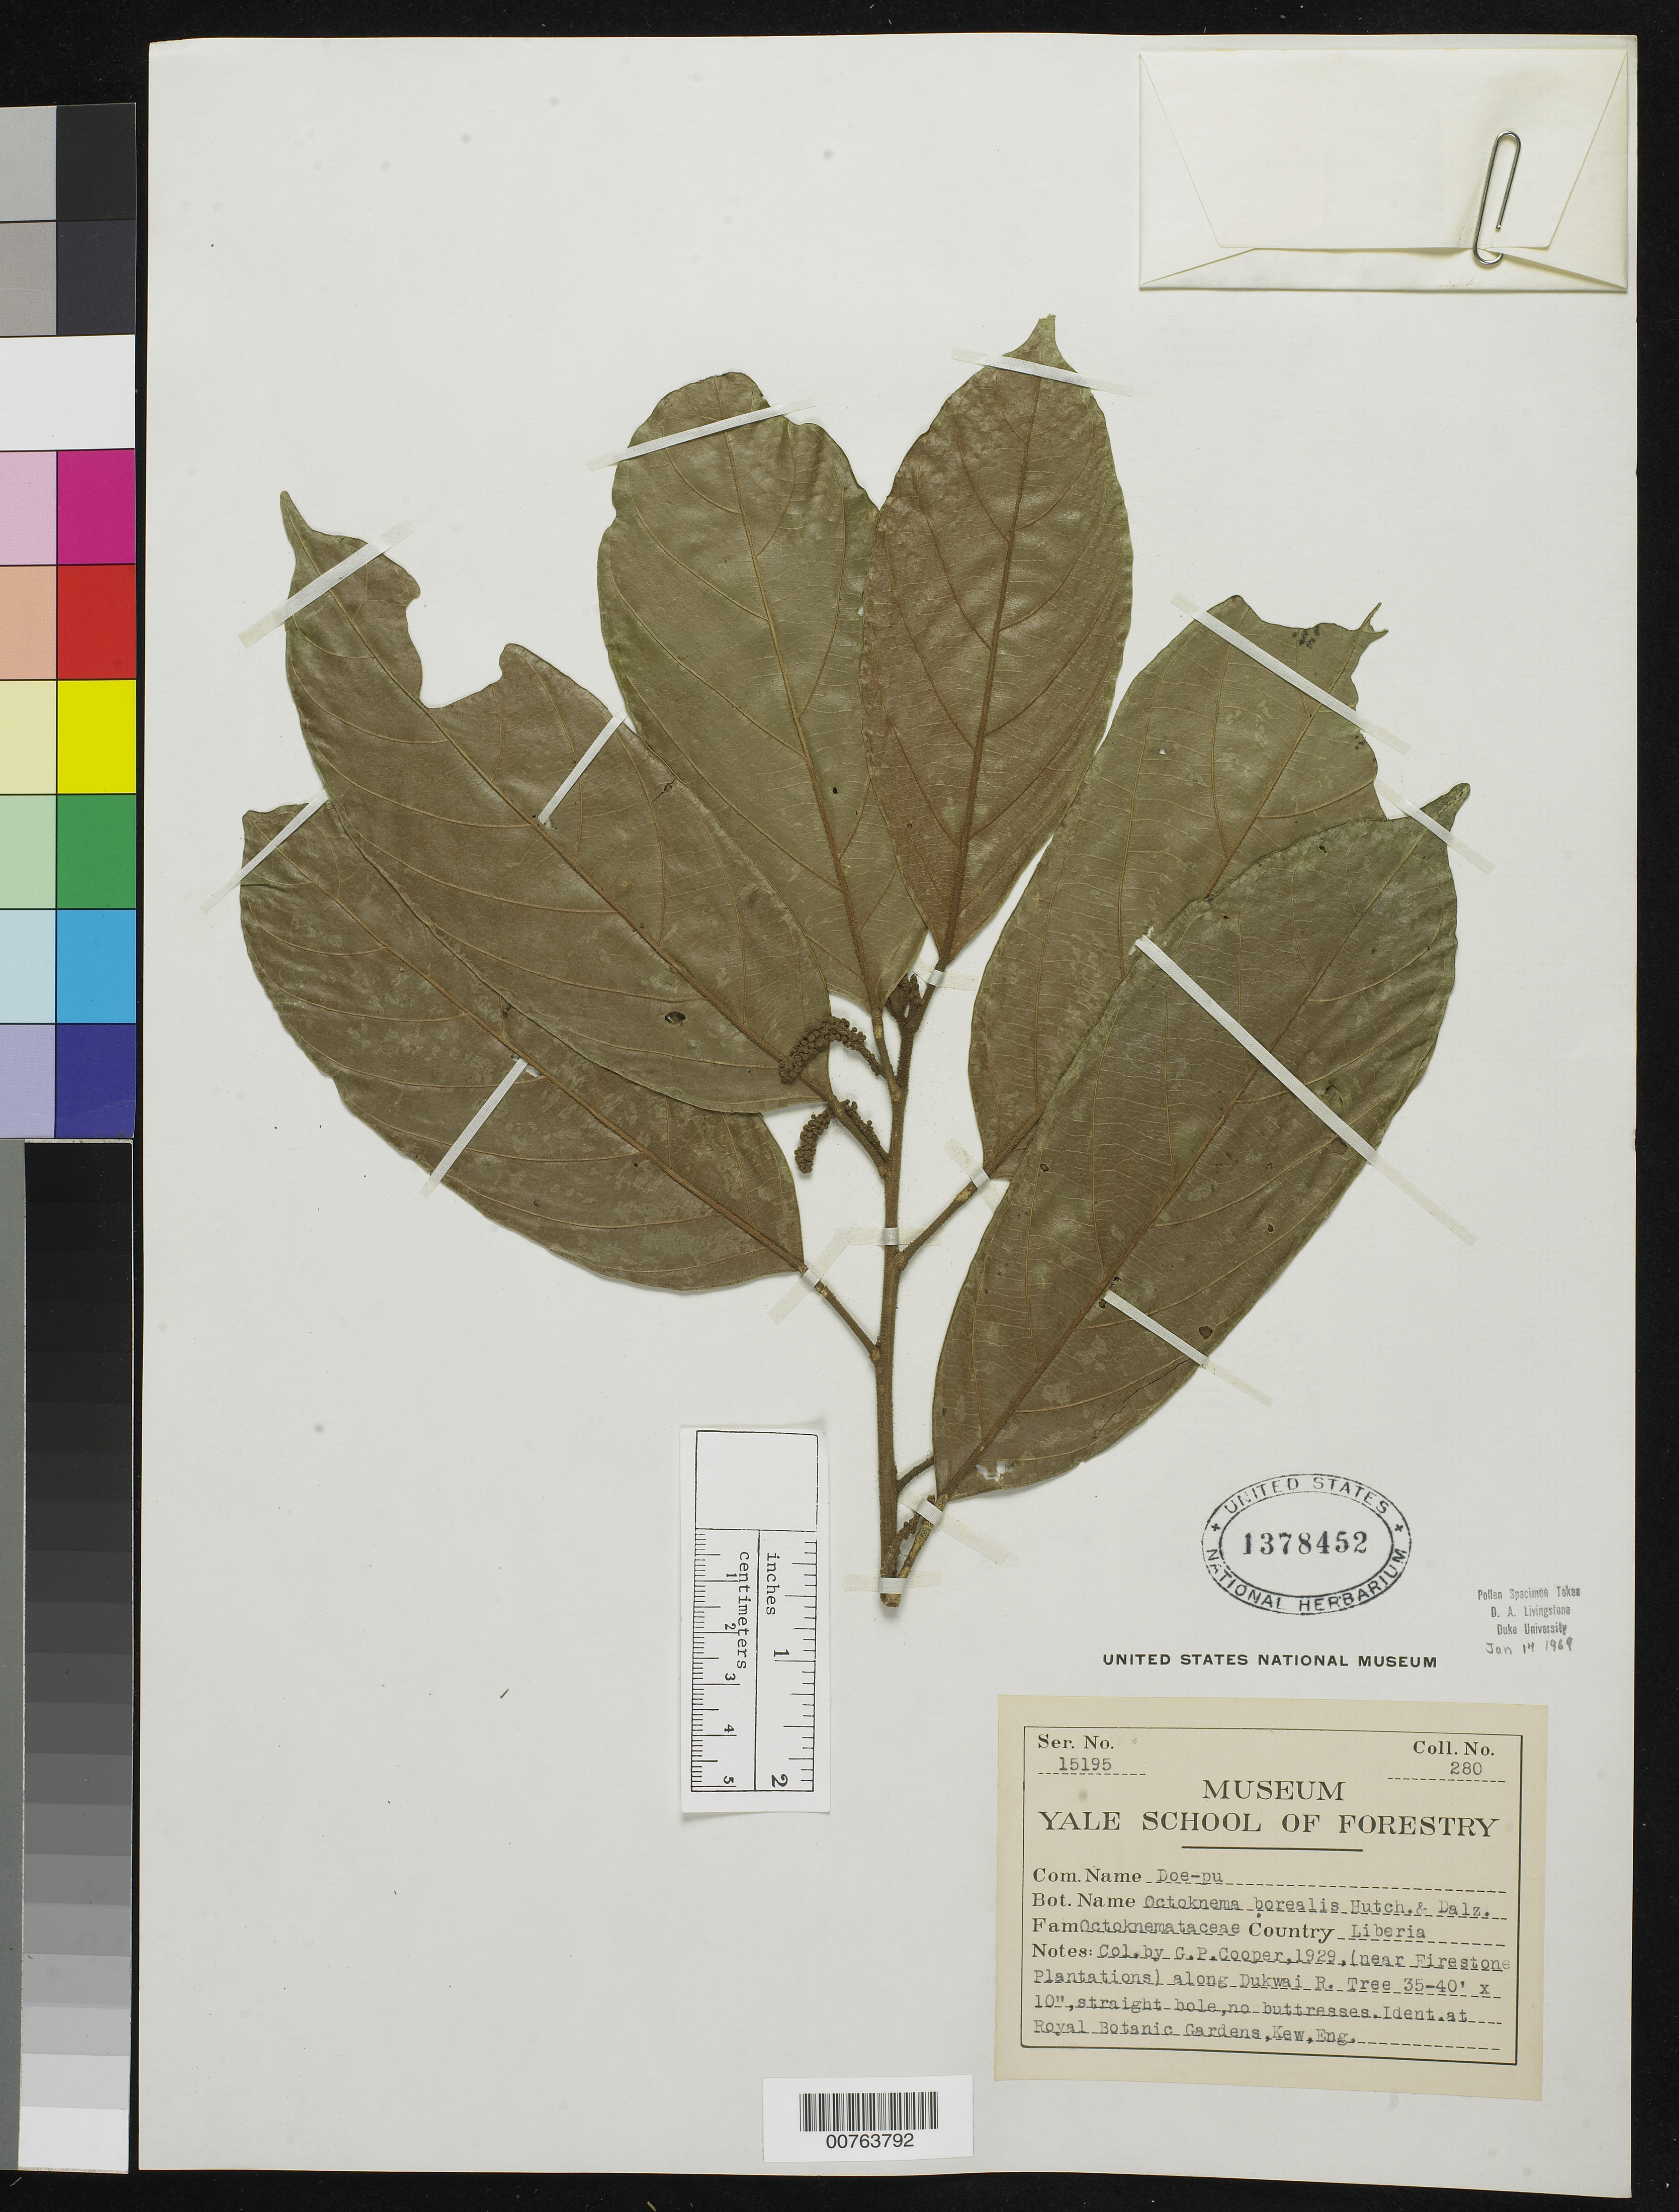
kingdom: Plantae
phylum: Tracheophyta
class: Magnoliopsida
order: Santalales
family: Octoknemaceae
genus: Octoknema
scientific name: Octoknema borealis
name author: Hutch. & Dalziel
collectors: G. Cooper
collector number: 280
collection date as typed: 1929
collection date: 1929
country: Liberia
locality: (near Firestone Plantations) along Dukwai River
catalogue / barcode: US 1378452